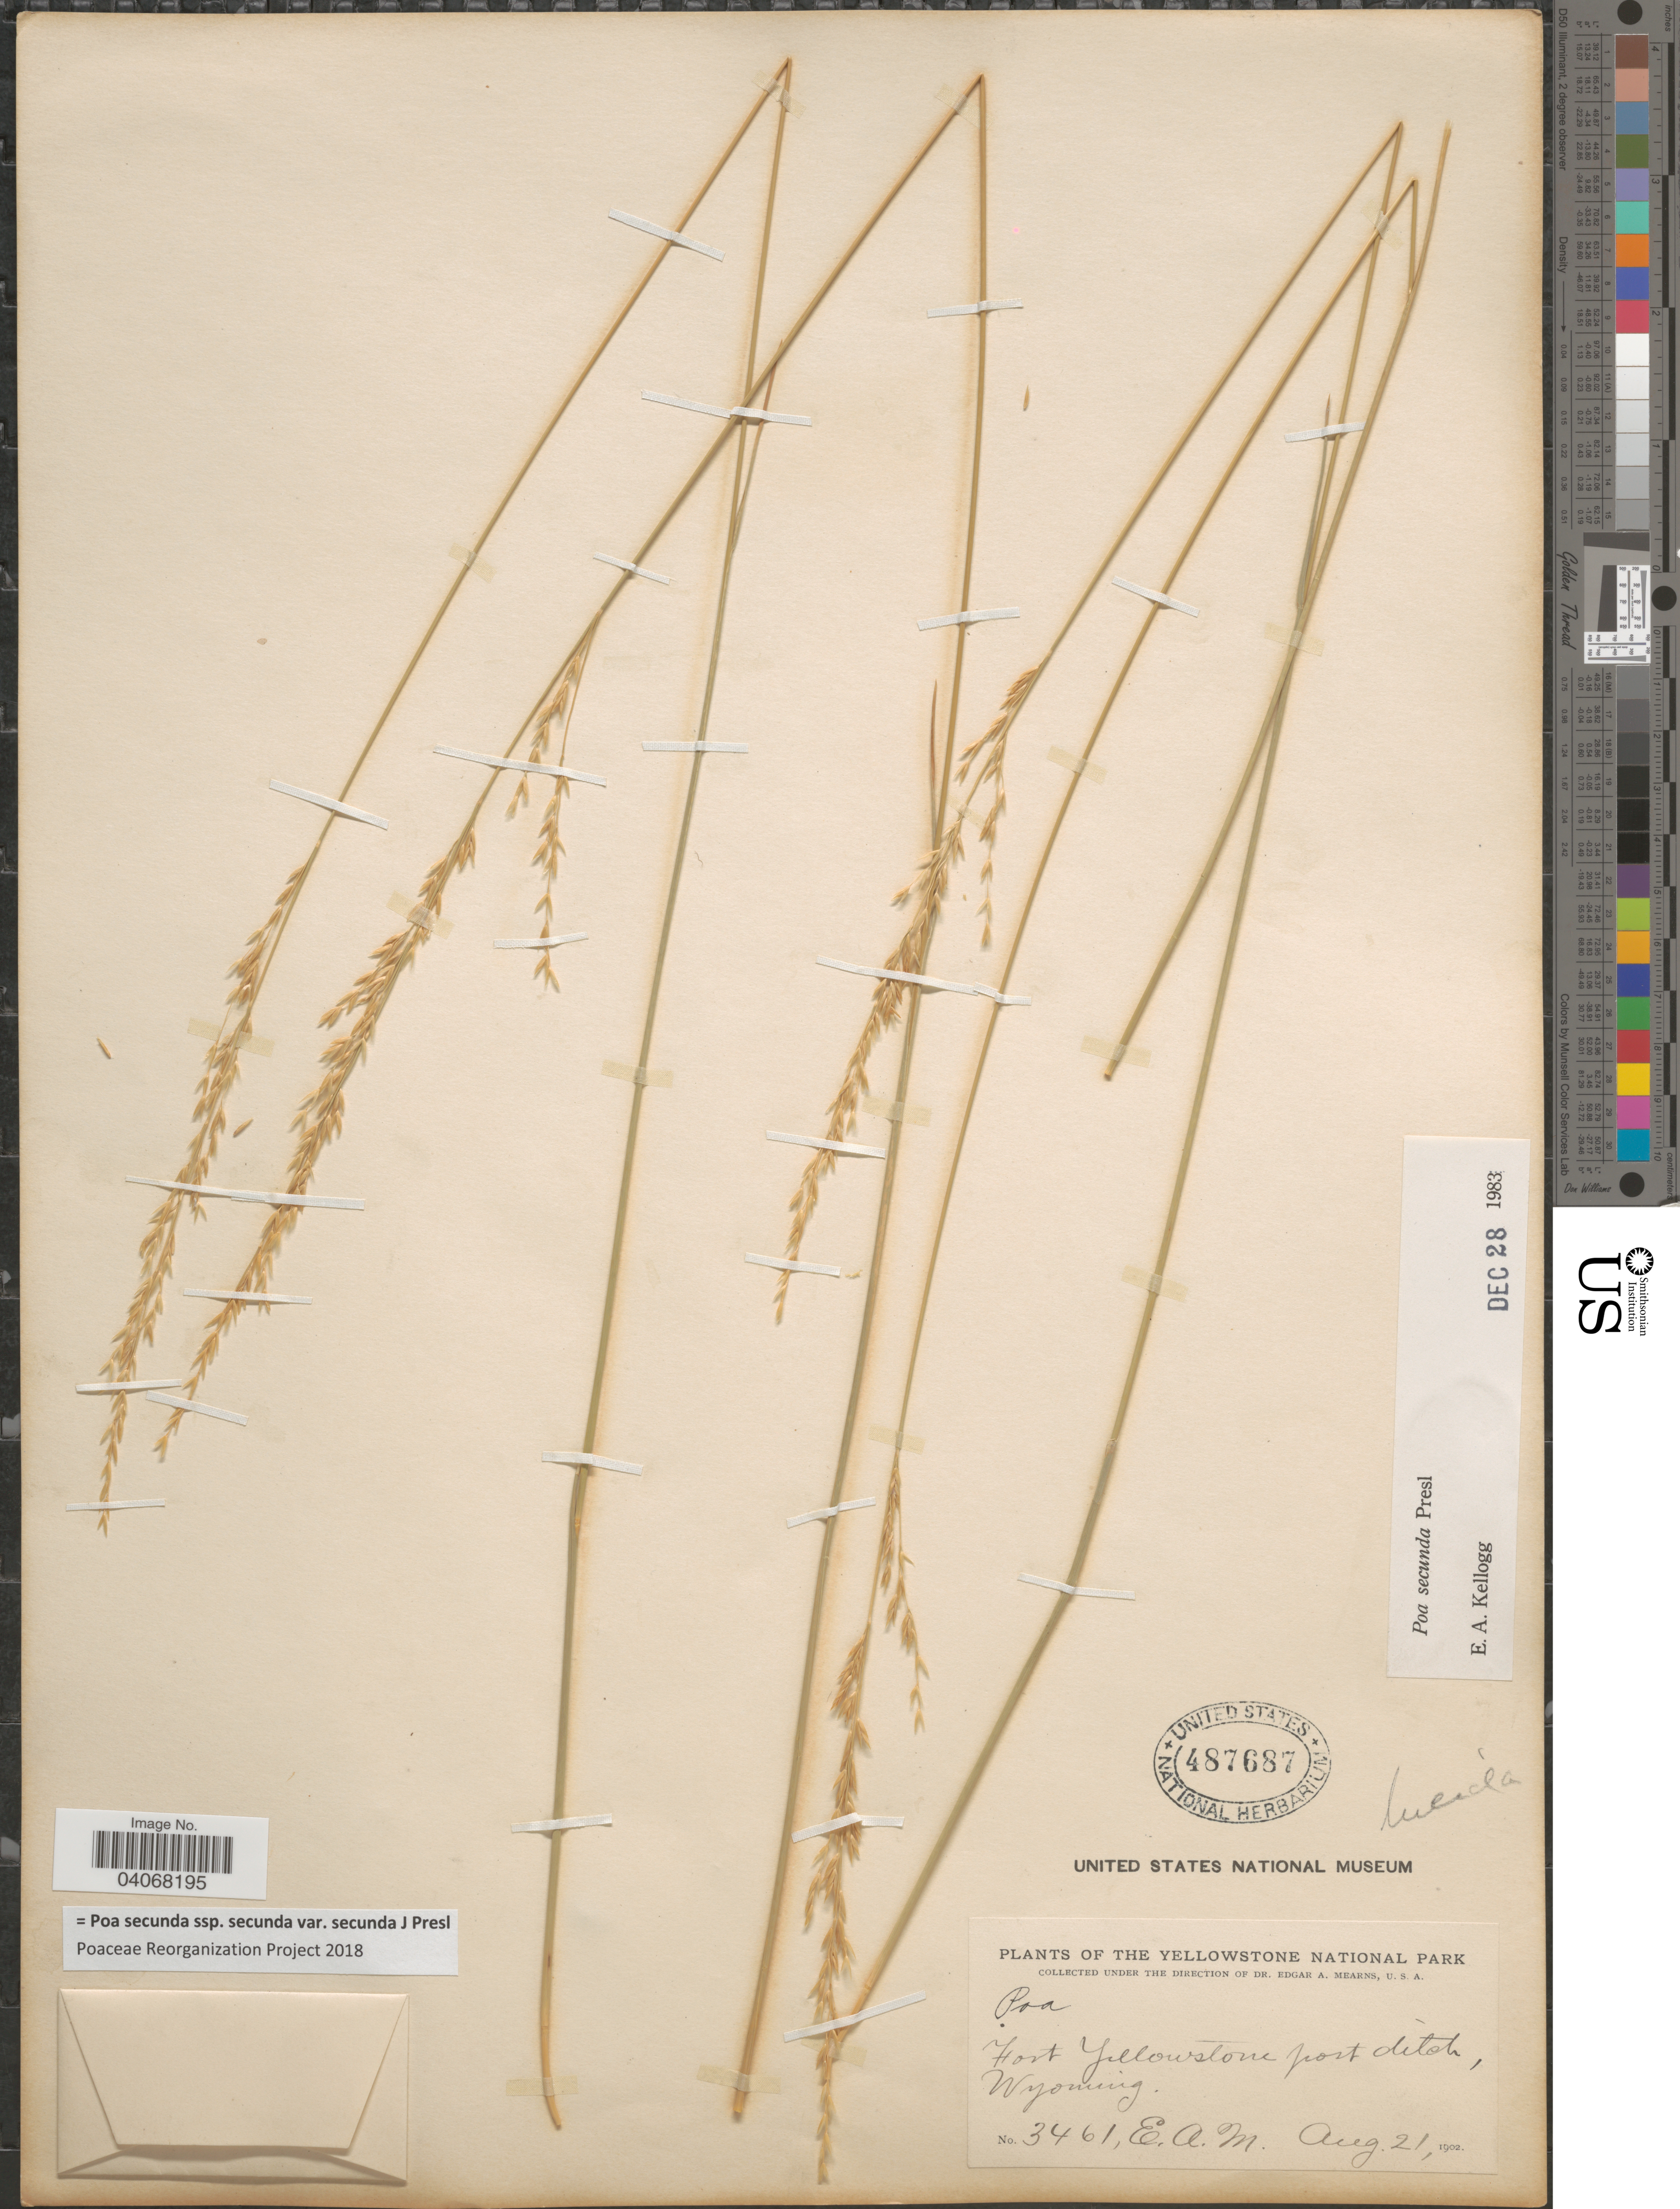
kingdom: Plantae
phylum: Tracheophyta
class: Liliopsida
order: Poales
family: Poaceae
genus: Poa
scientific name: Poa secunda subsp. secunda var. secunda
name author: J. Presl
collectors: E. A. Mearns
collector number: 3461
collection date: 1902-08-21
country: United States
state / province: Wyoming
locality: The Yellowstone National Park. Fort Yellowstone port ditch.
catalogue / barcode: US 487687